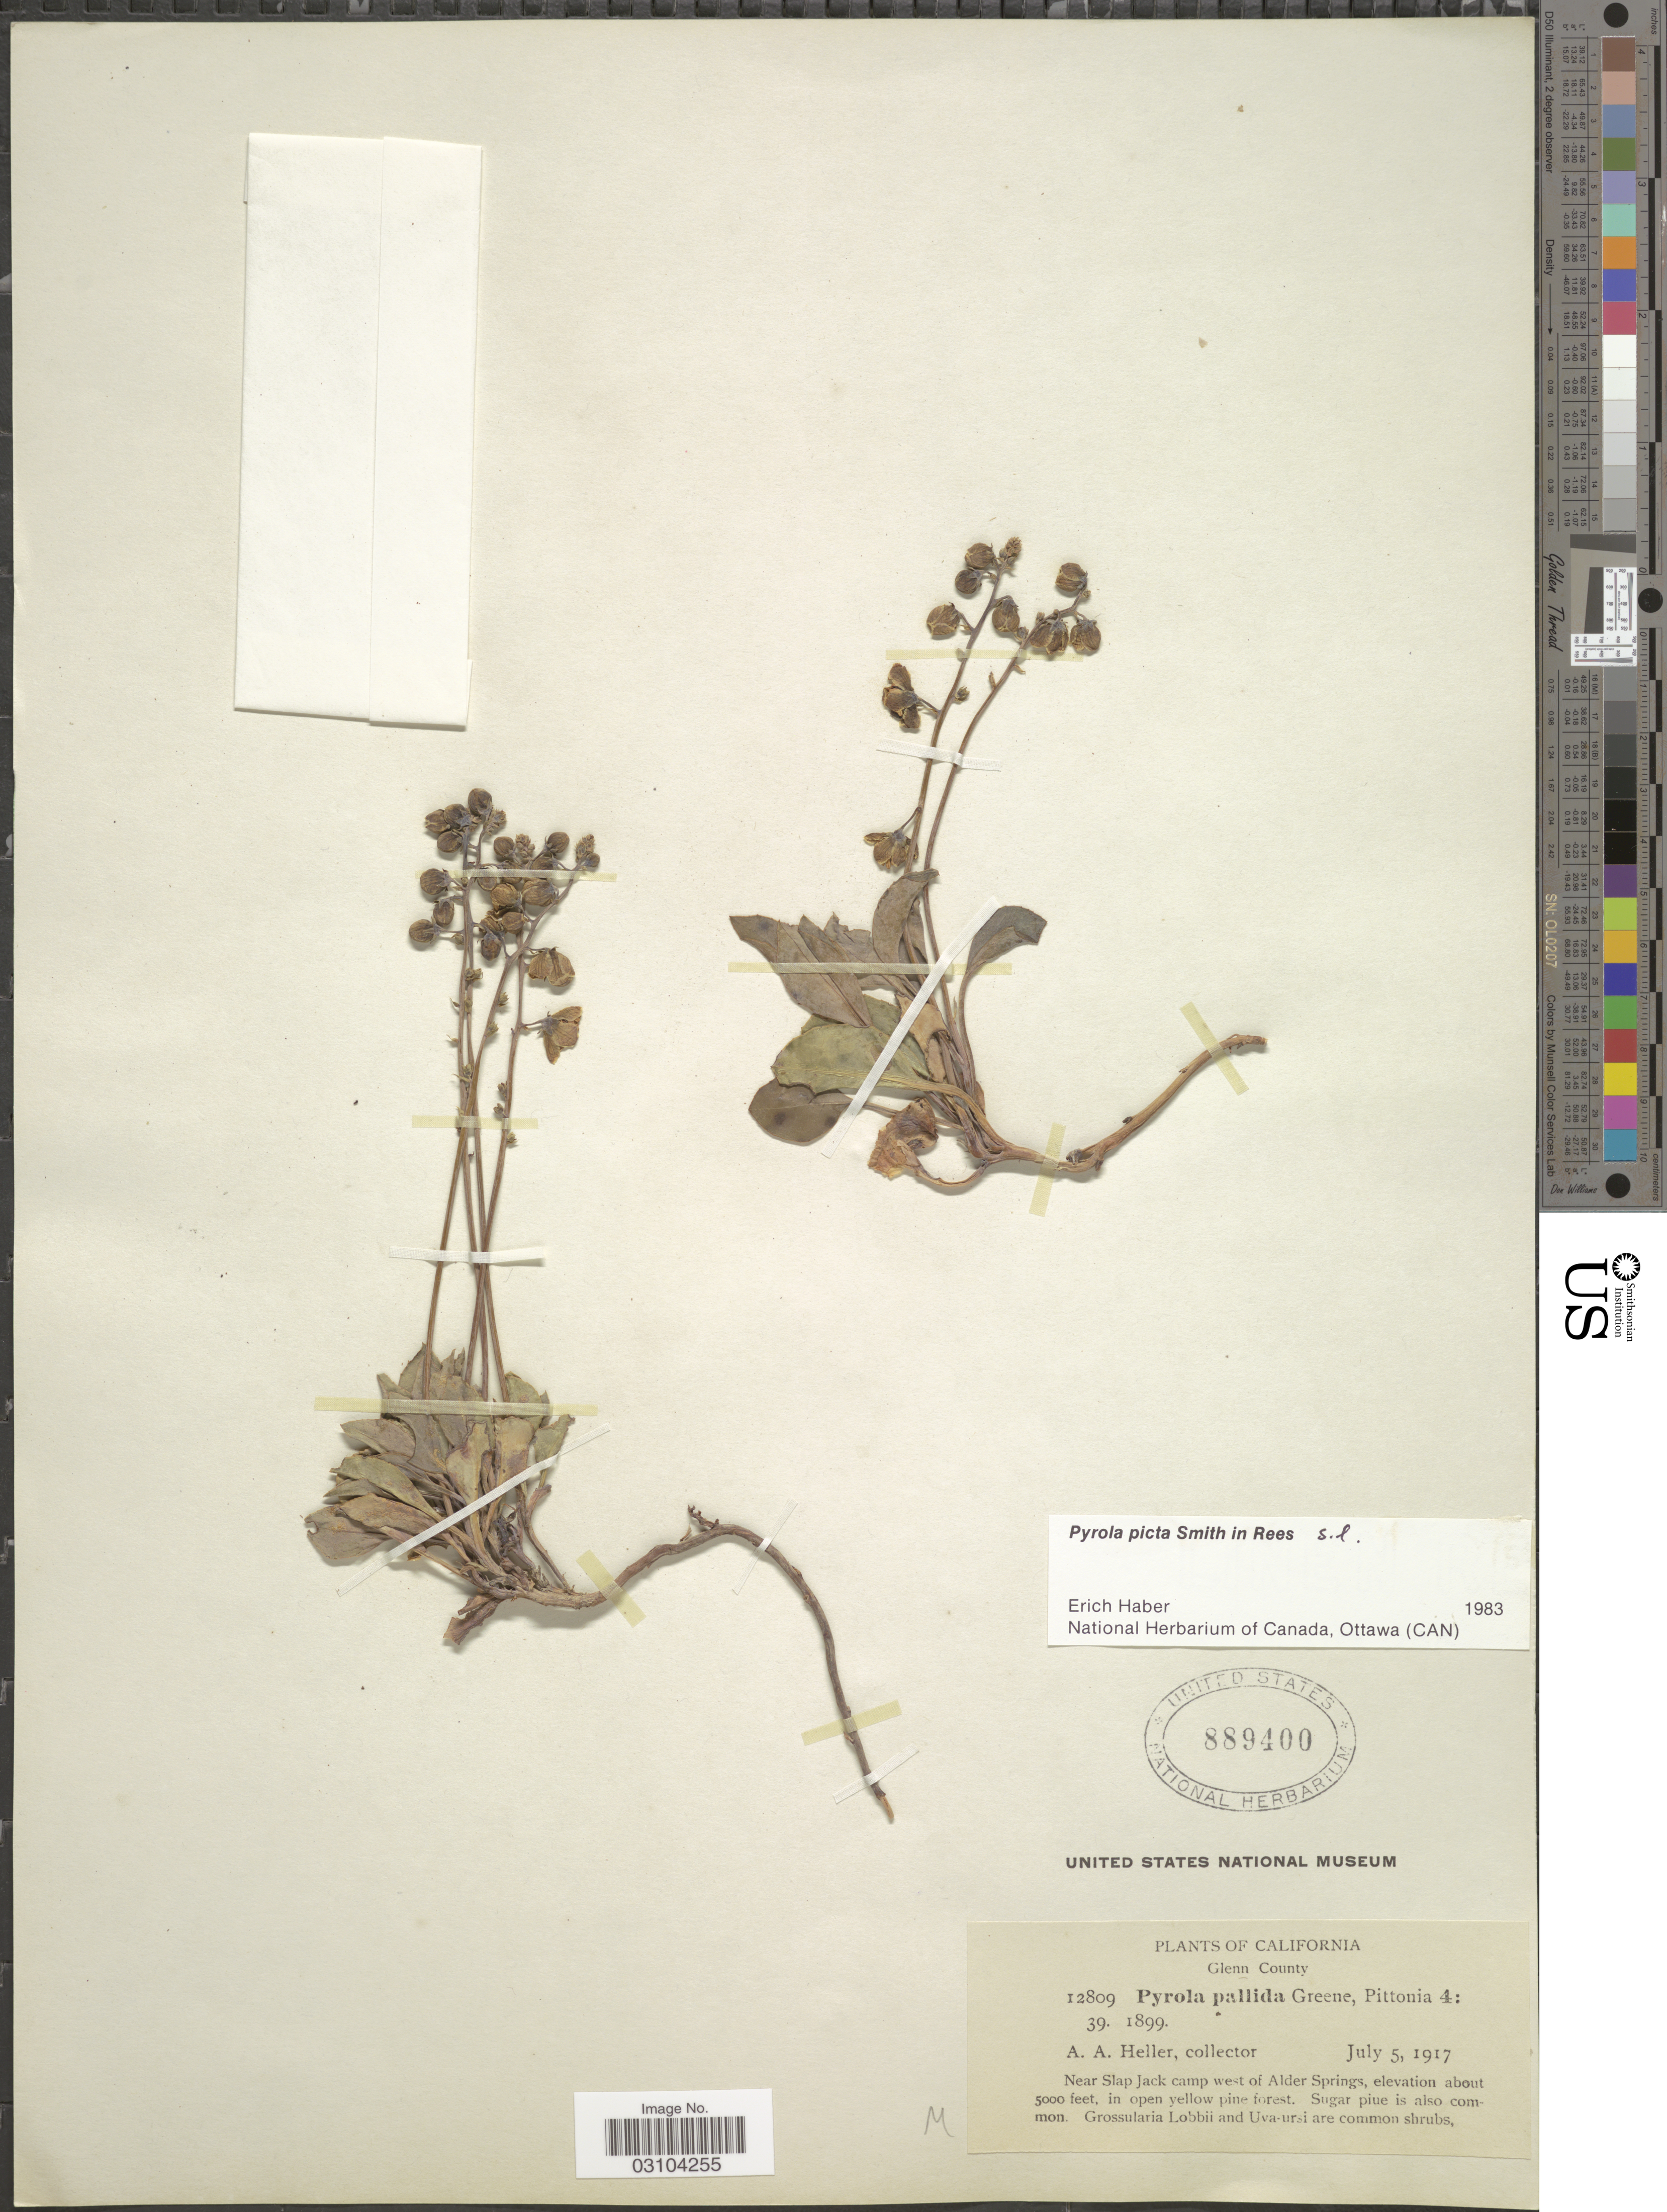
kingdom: Plantae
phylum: Tracheophyta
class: Magnoliopsida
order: Ericales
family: Ericaceae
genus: Pyrola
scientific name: Pyrola picta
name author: Sm. in Rees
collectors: A. A. Heller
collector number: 12809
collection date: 1917-07-05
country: United States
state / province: California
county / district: Glenn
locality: Glenn County. Near Slap Jack camp west of Alder Springs.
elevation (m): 1524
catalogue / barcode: US 889400